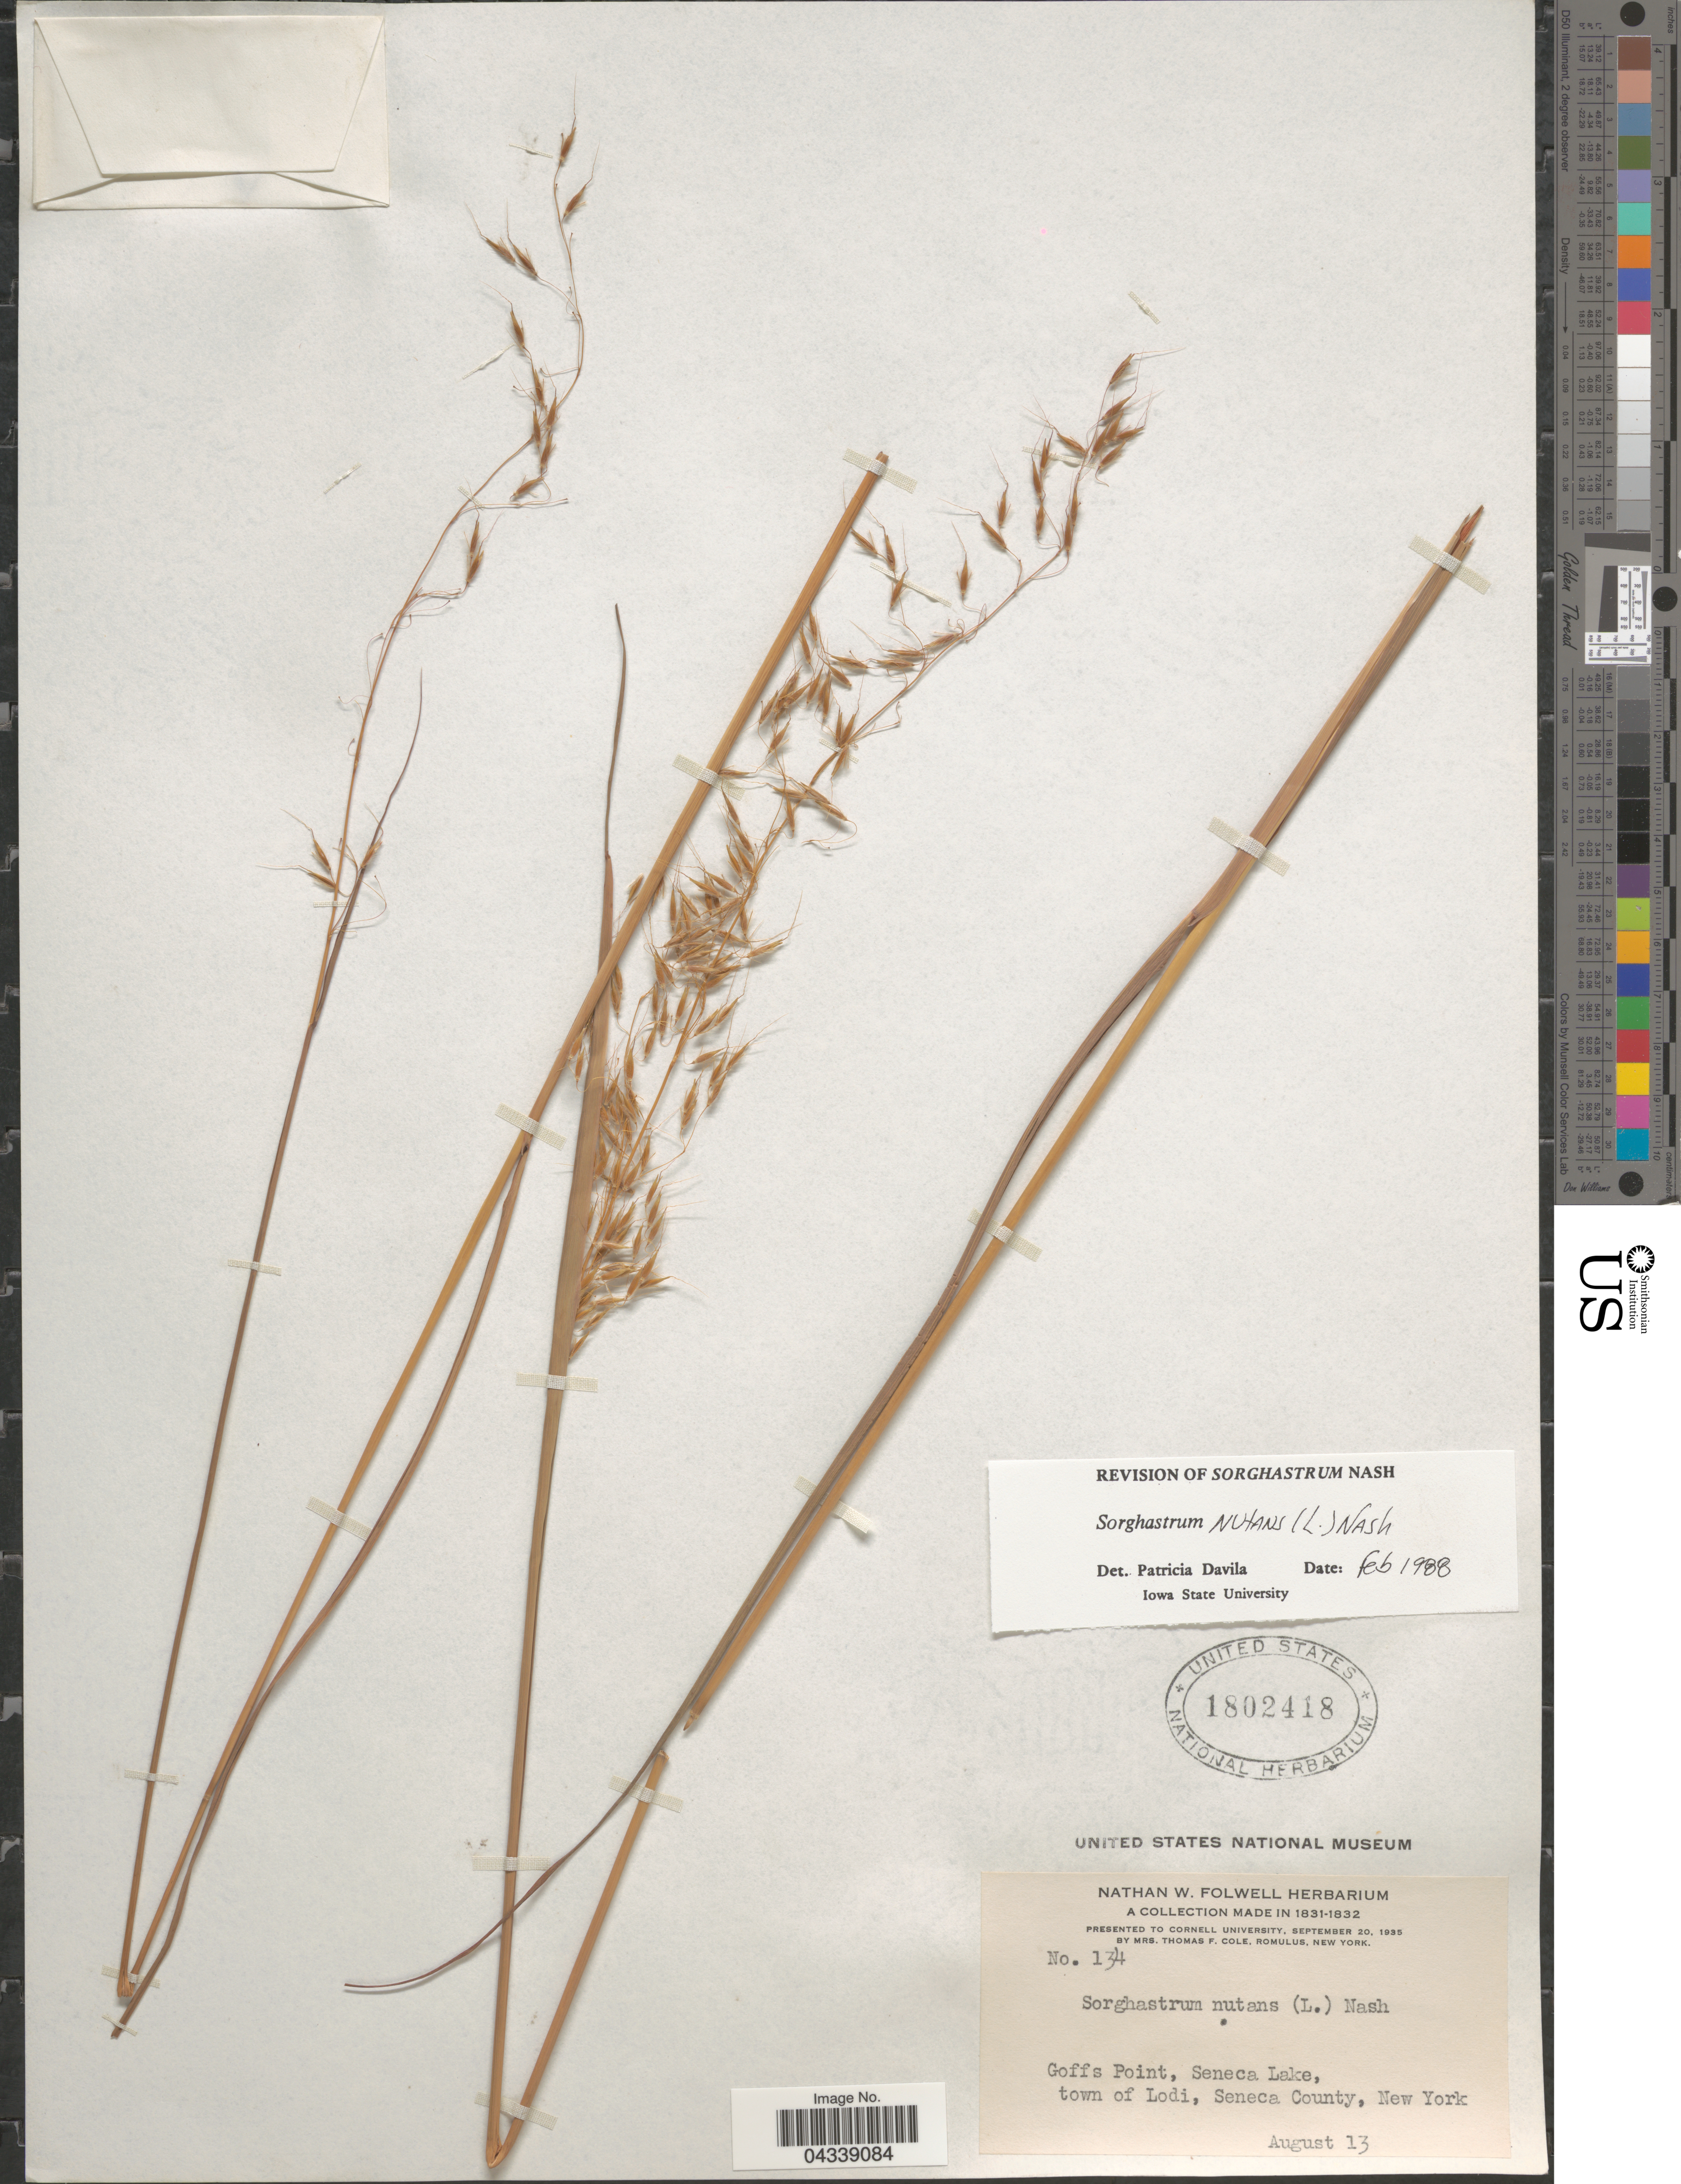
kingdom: Plantae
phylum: Tracheophyta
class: Liliopsida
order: Poales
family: Poaceae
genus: Sorghastrum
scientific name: Sorghastrum nutans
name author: (L.) Nash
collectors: ex herb. Nathan W. Folwell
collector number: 134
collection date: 1831-08-13/1832-08-13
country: United States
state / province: New York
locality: Goffs Point, Seneca Lake, town of Lodi, Seneca County.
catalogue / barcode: US 1802418